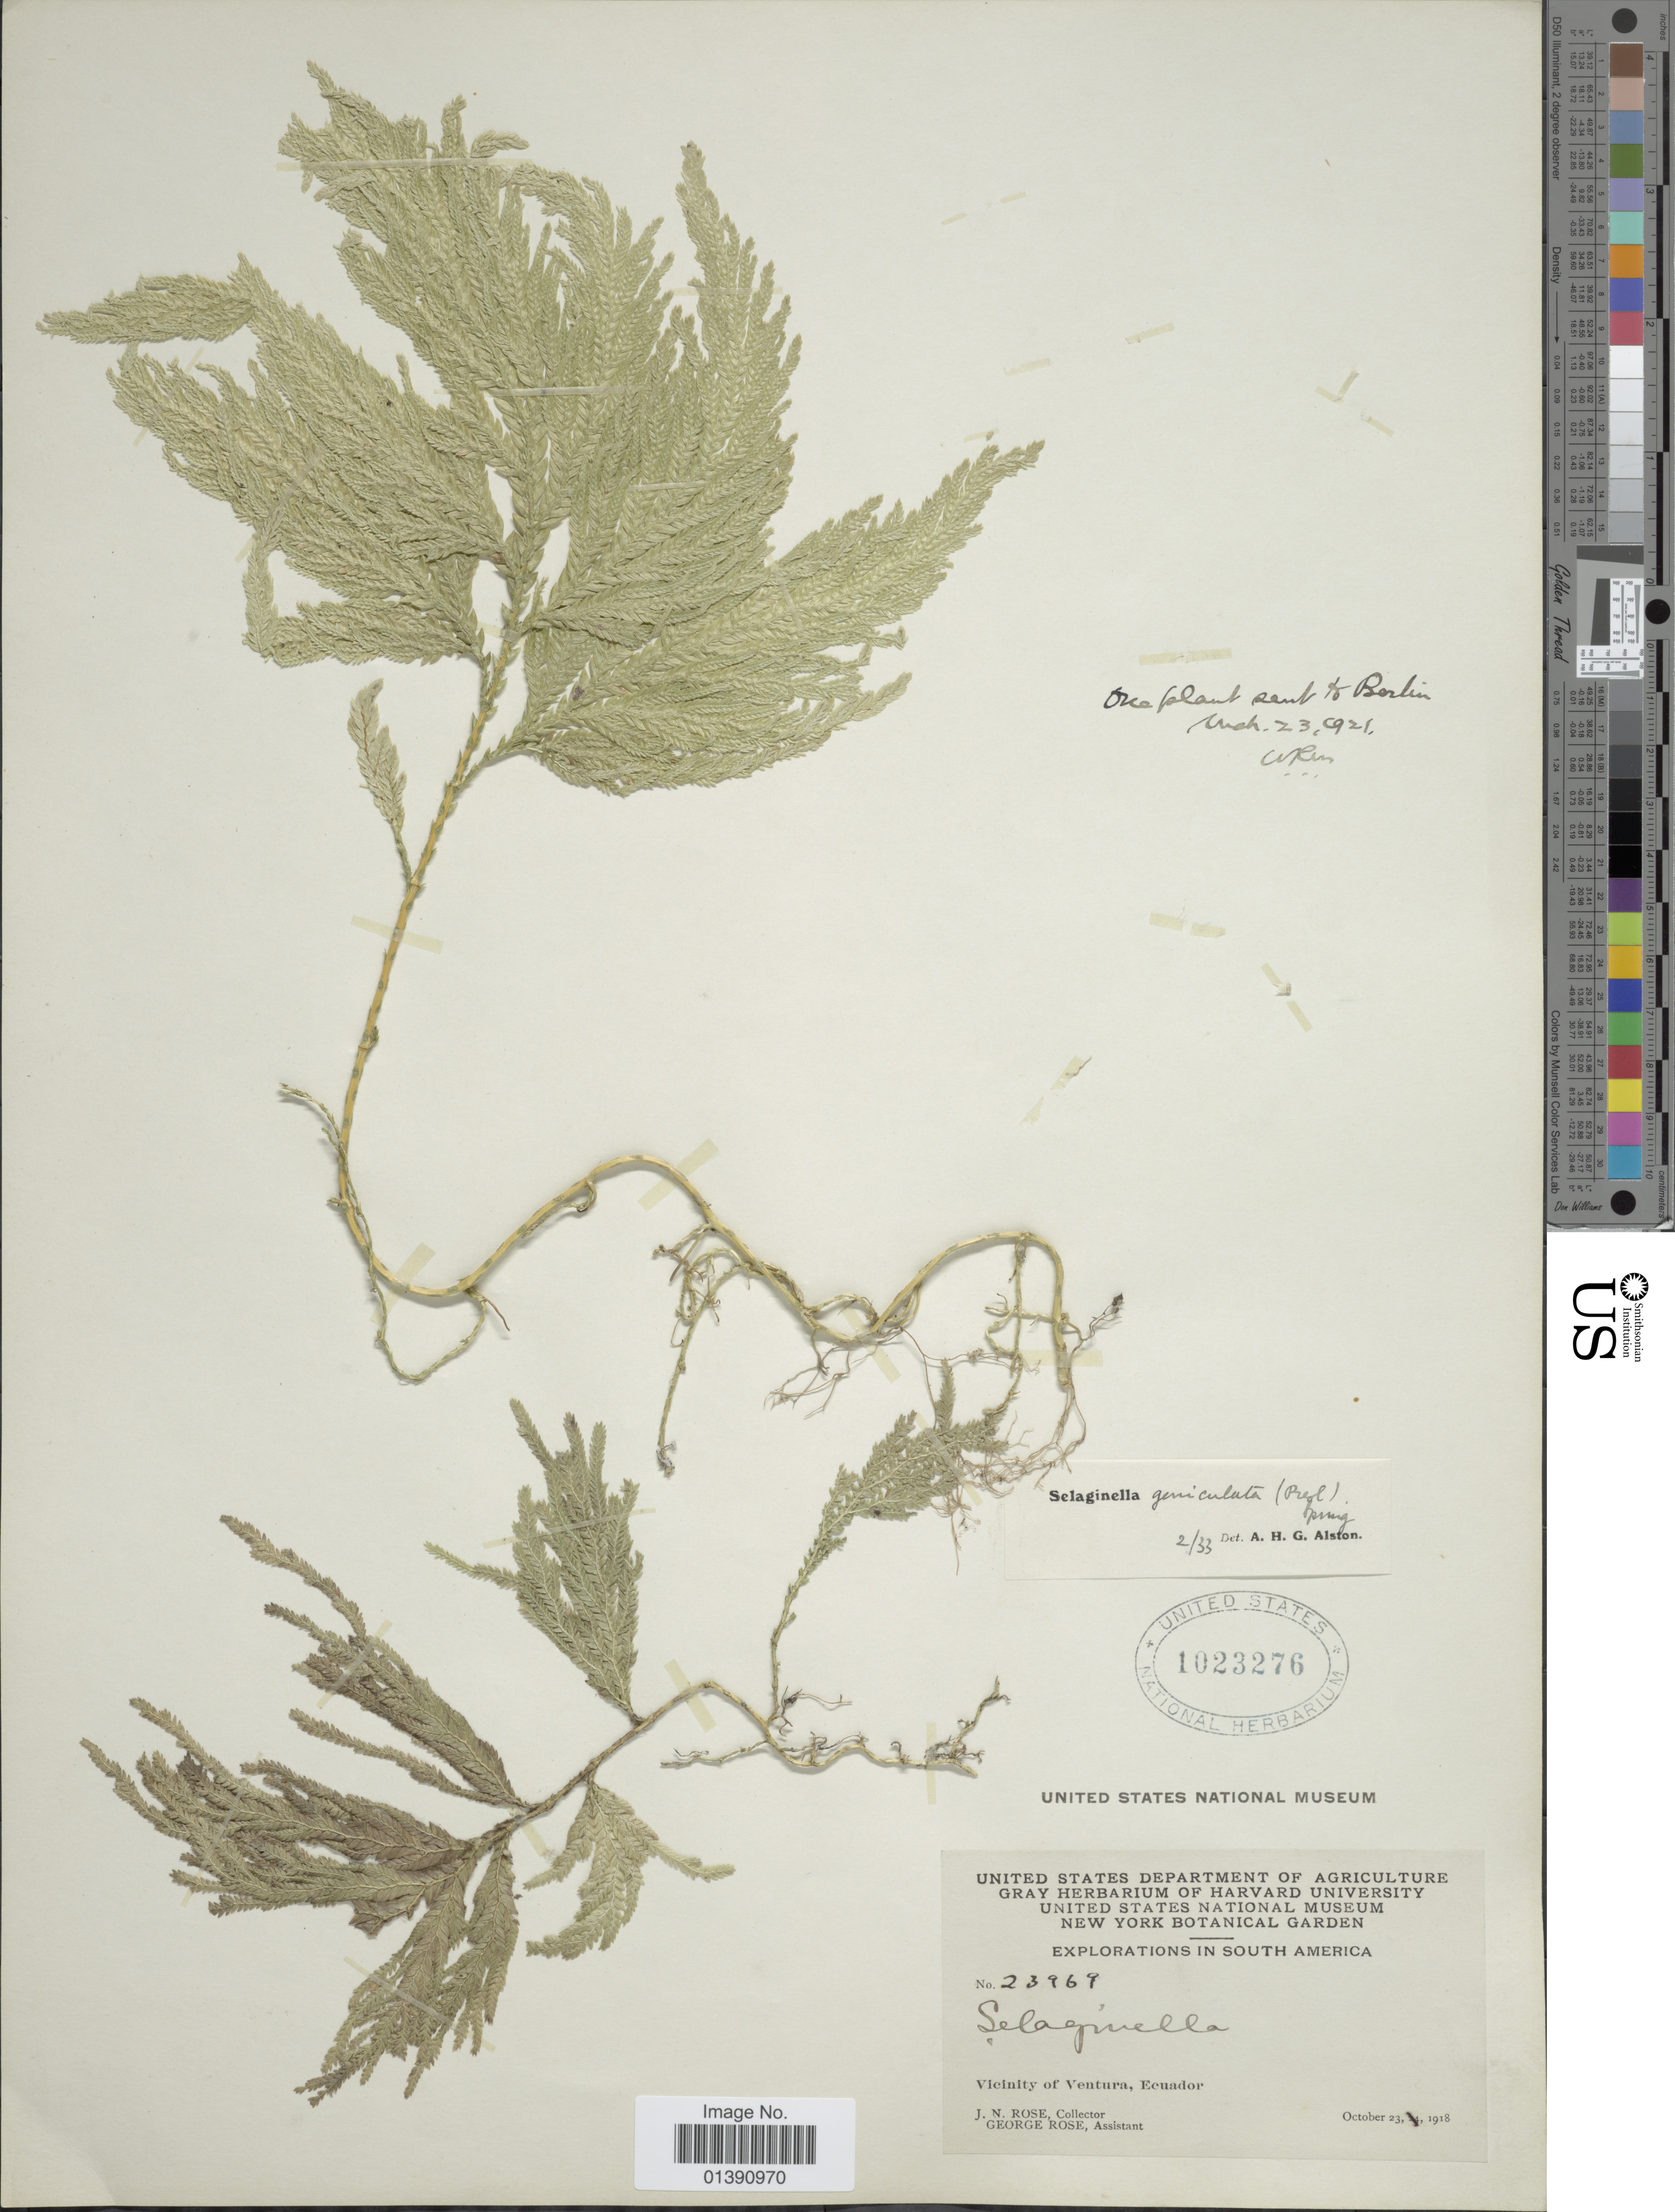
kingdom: Plantae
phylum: Tracheophyta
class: Lycopodiopsida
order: Selaginellales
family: Selaginellaceae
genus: Selaginella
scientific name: Selaginella geniculata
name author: (C. Presl) Spring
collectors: J. N. Rose & G. Rose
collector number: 23969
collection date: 1918-10-23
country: Ecuador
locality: Vicinity of Ventura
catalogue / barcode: US 1023276